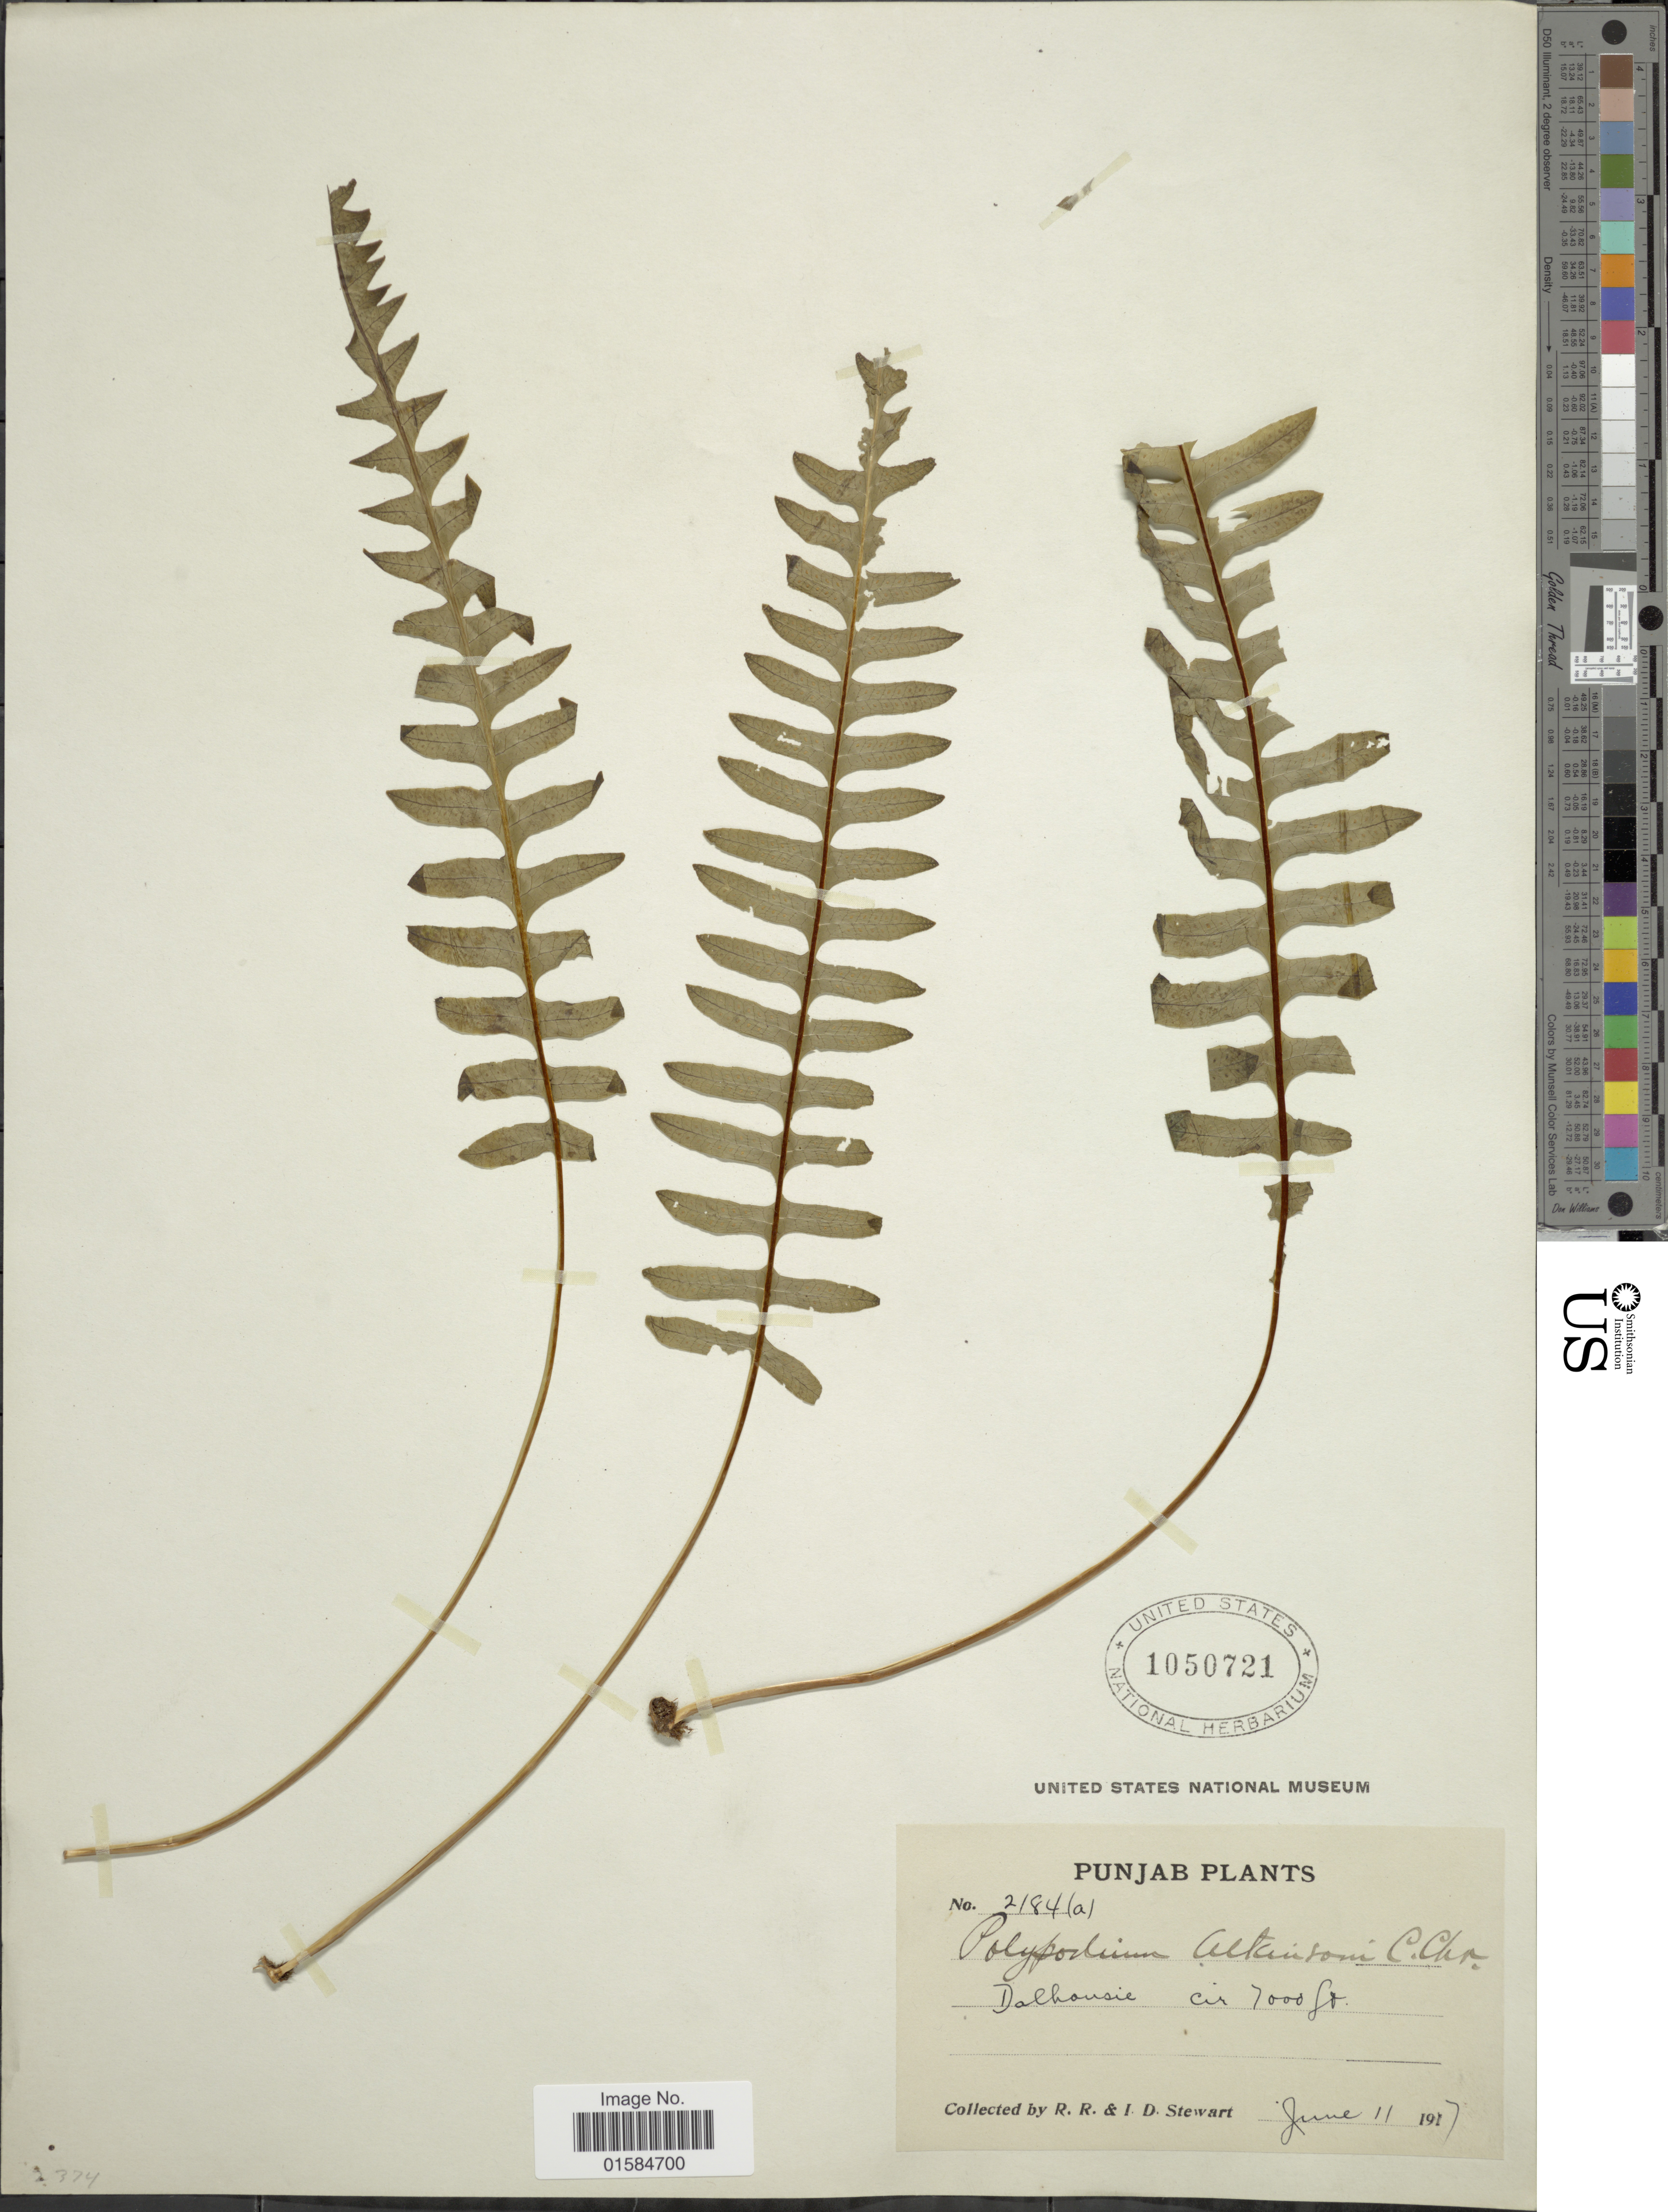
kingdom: Plantae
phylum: Tracheophyta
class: Polypodiopsida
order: Polypodiales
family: Polypodiaceae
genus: Goniophlebium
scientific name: Goniophlebium hendersonii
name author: (Atk.) Bedd.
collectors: R. R. Stewart & I. Stewart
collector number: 2184(a)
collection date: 1917-06-11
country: India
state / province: Punjab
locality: Punjab, Dalhousie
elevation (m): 2134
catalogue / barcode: US 1050721